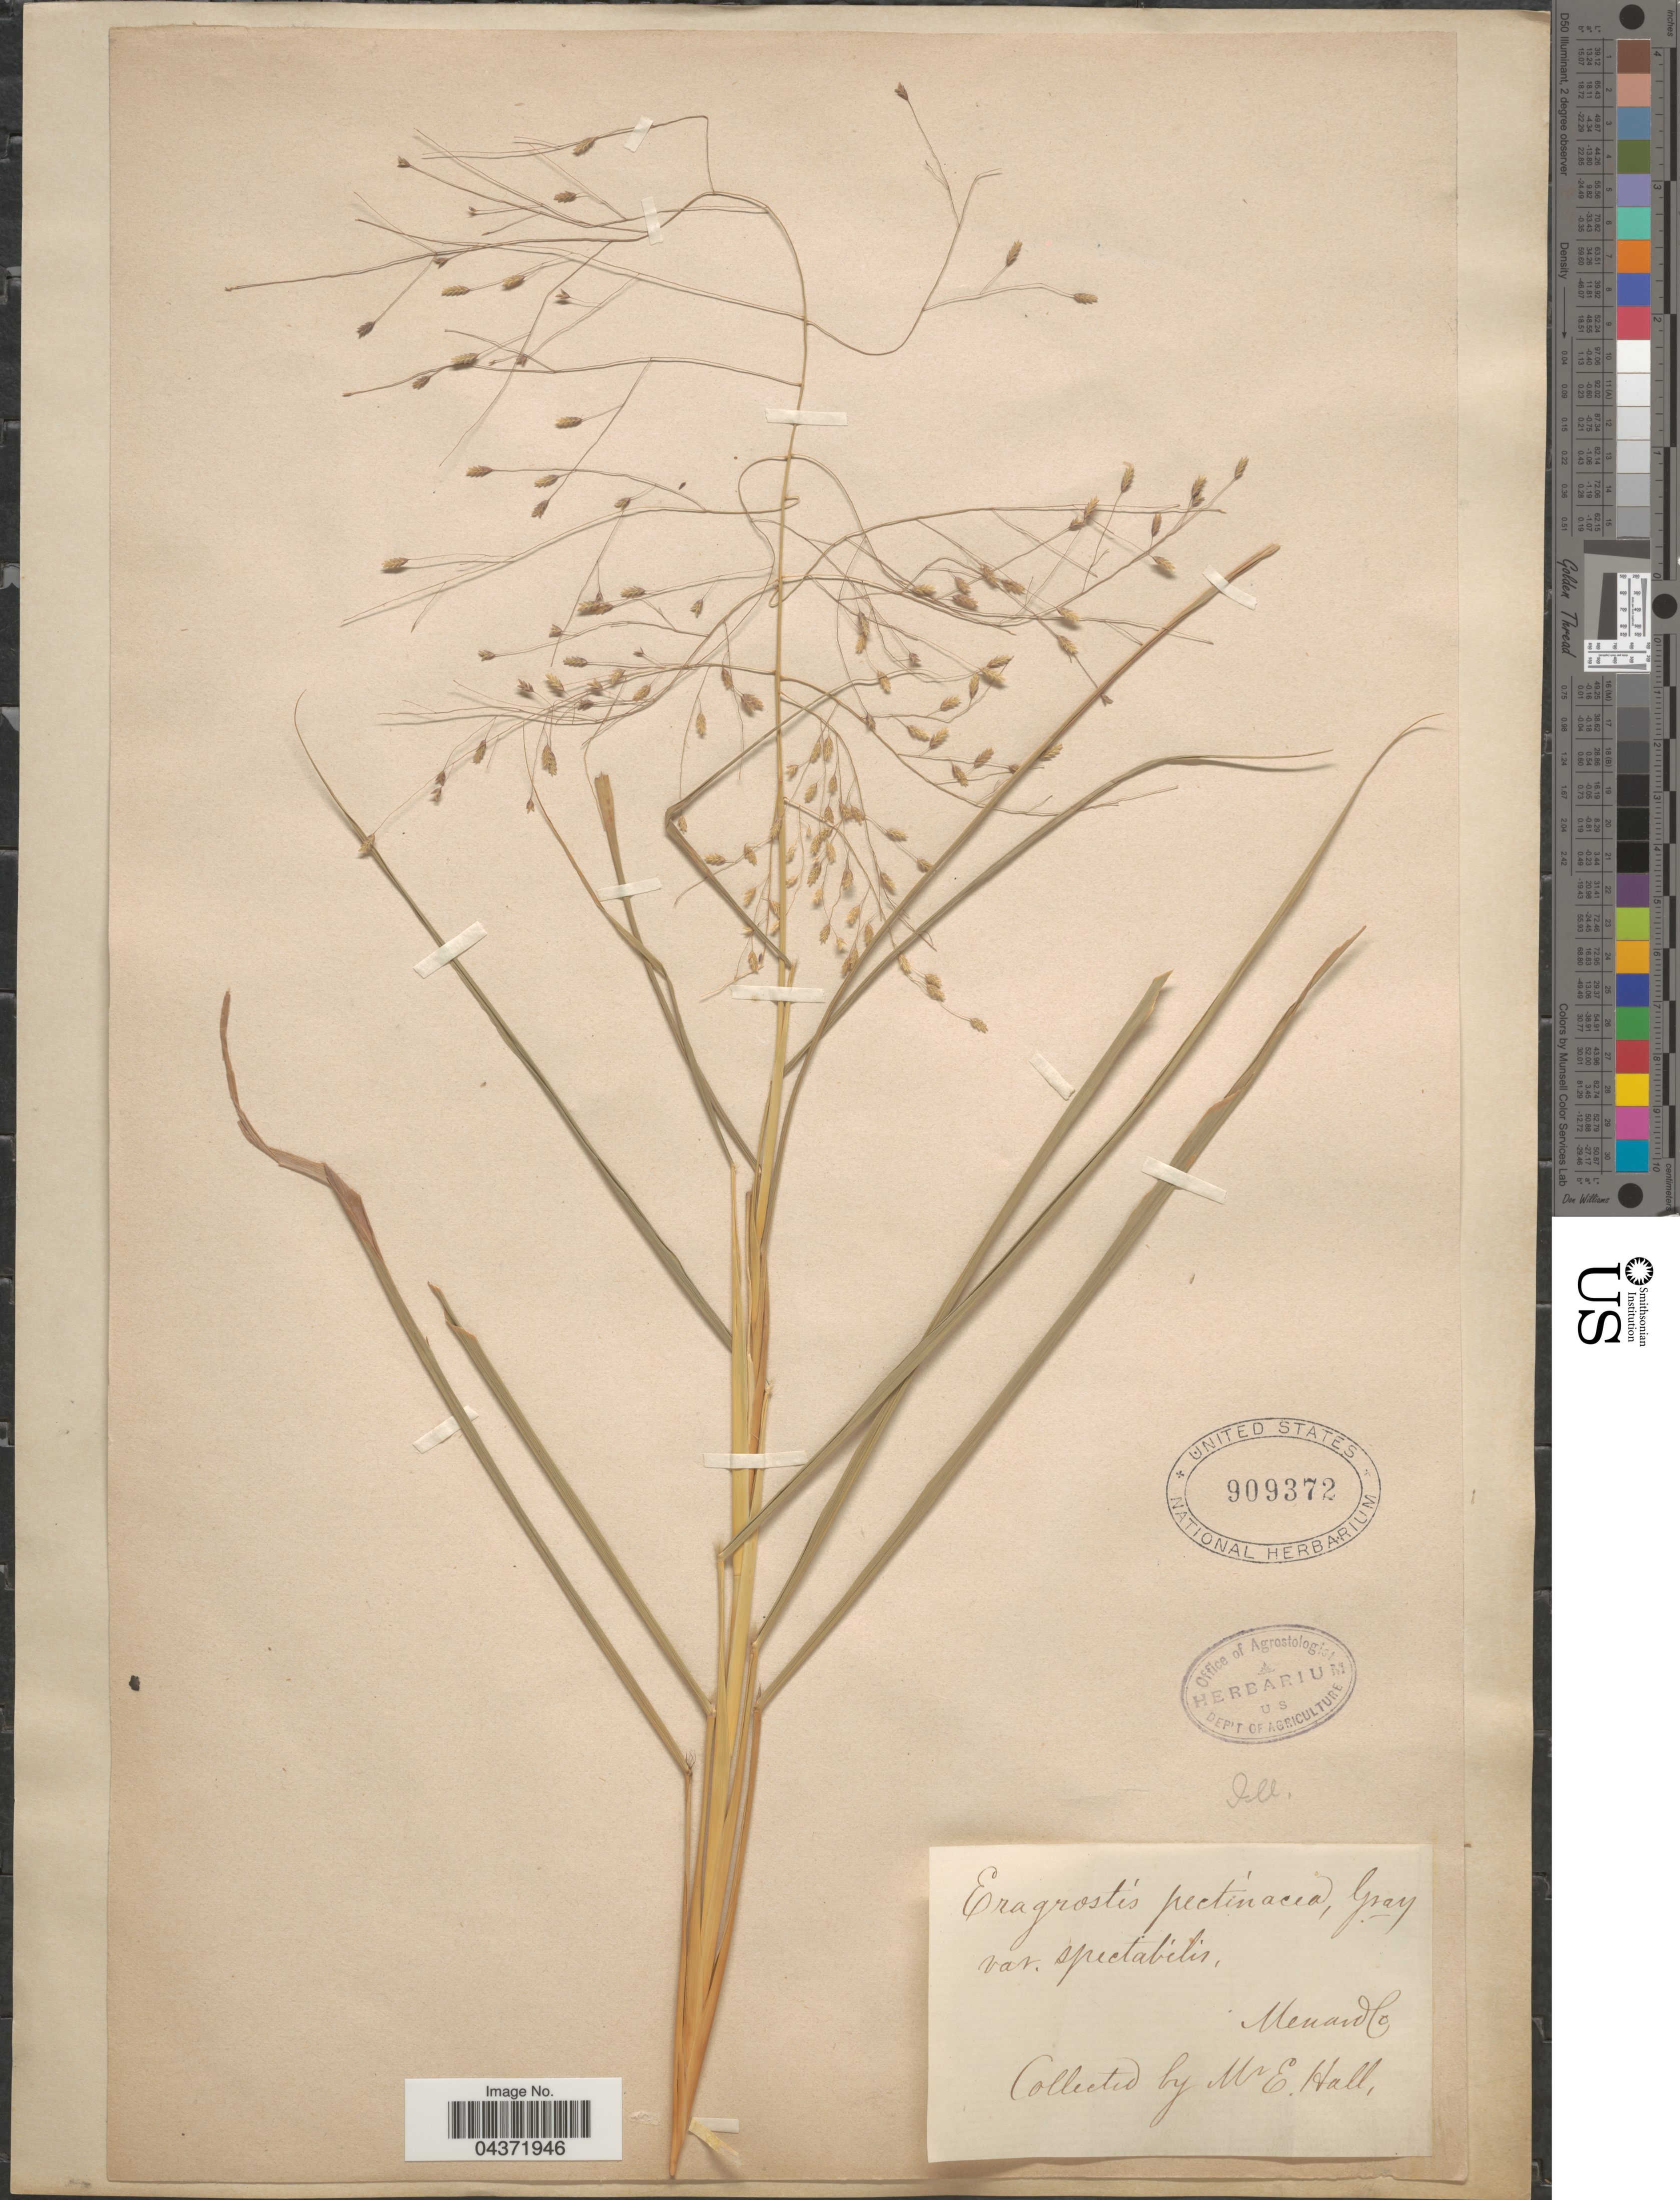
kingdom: Plantae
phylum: Tracheophyta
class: Liliopsida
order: Poales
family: Poaceae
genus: Eragrostis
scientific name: Eragrostis spectabilis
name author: (Pursh) Steud.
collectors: E. Hall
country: United States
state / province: Illinois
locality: Menard Co.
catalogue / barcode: US 909372